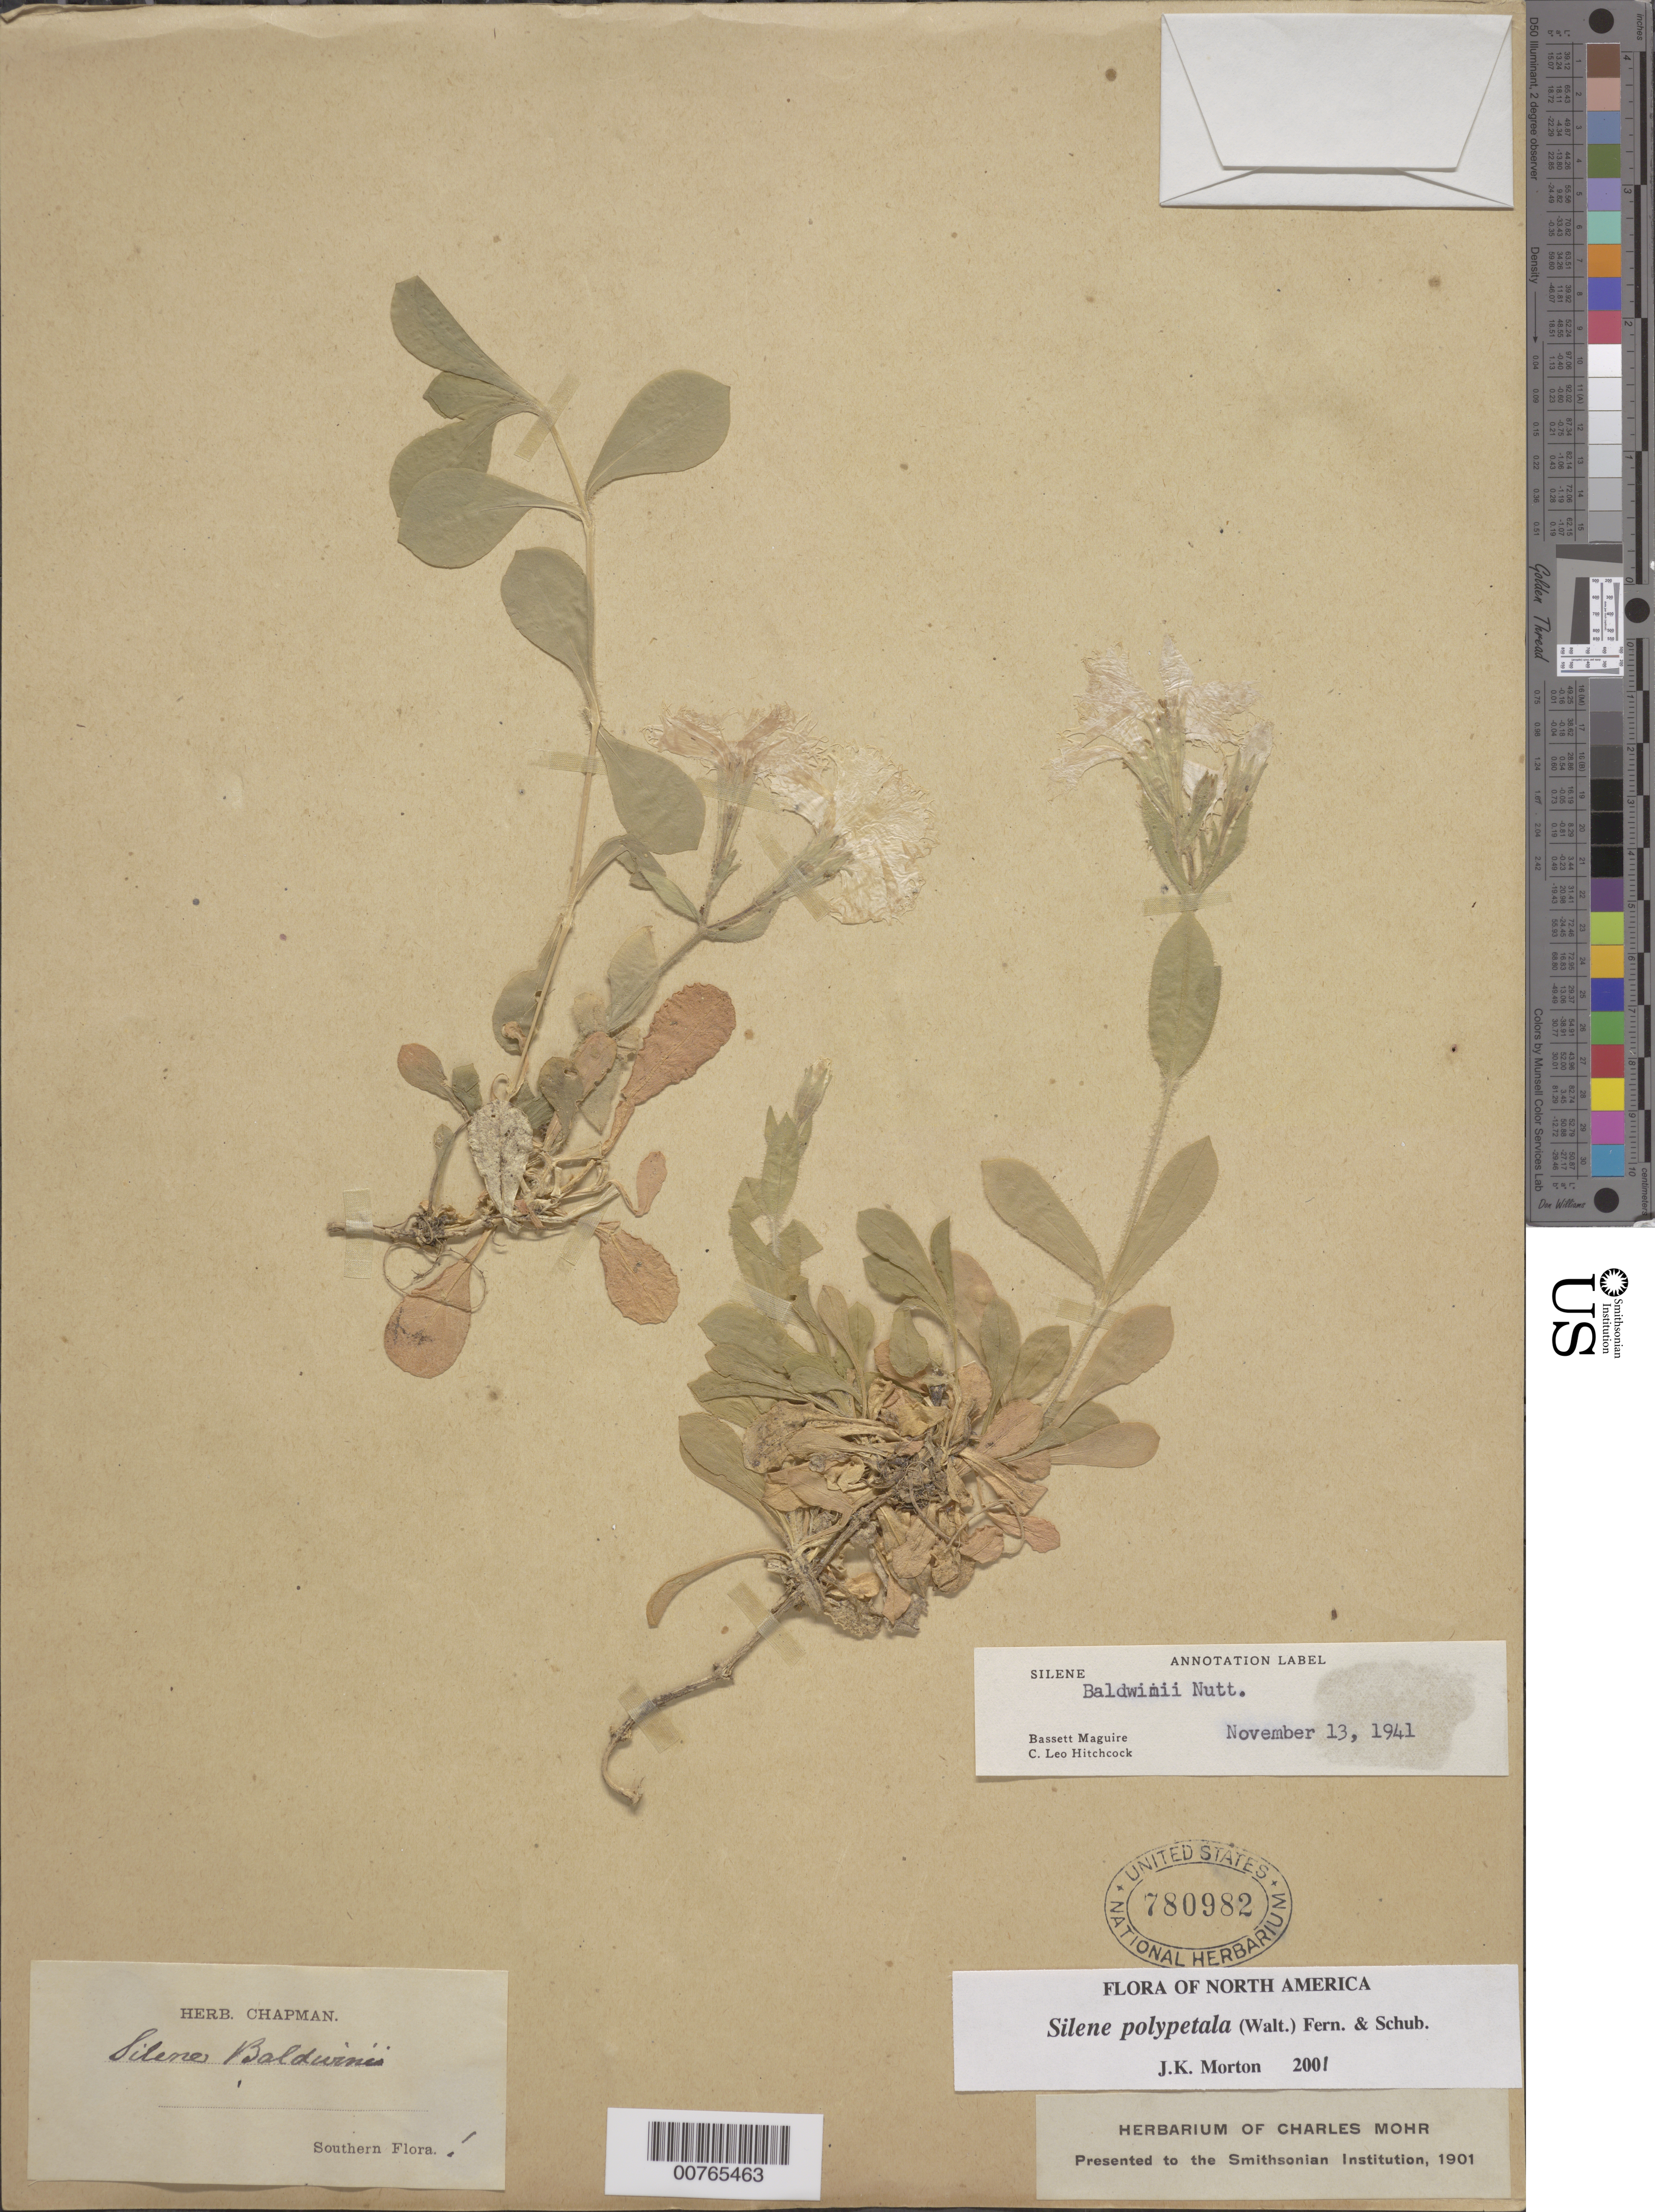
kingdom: Plantae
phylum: Tracheophyta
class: Magnoliopsida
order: Caryophyllales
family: Caryophyllaceae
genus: Silene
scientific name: Silene polypetala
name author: (Walter) Fernald &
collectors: ex herb. C. Mohr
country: United States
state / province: Florida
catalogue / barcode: US 780982